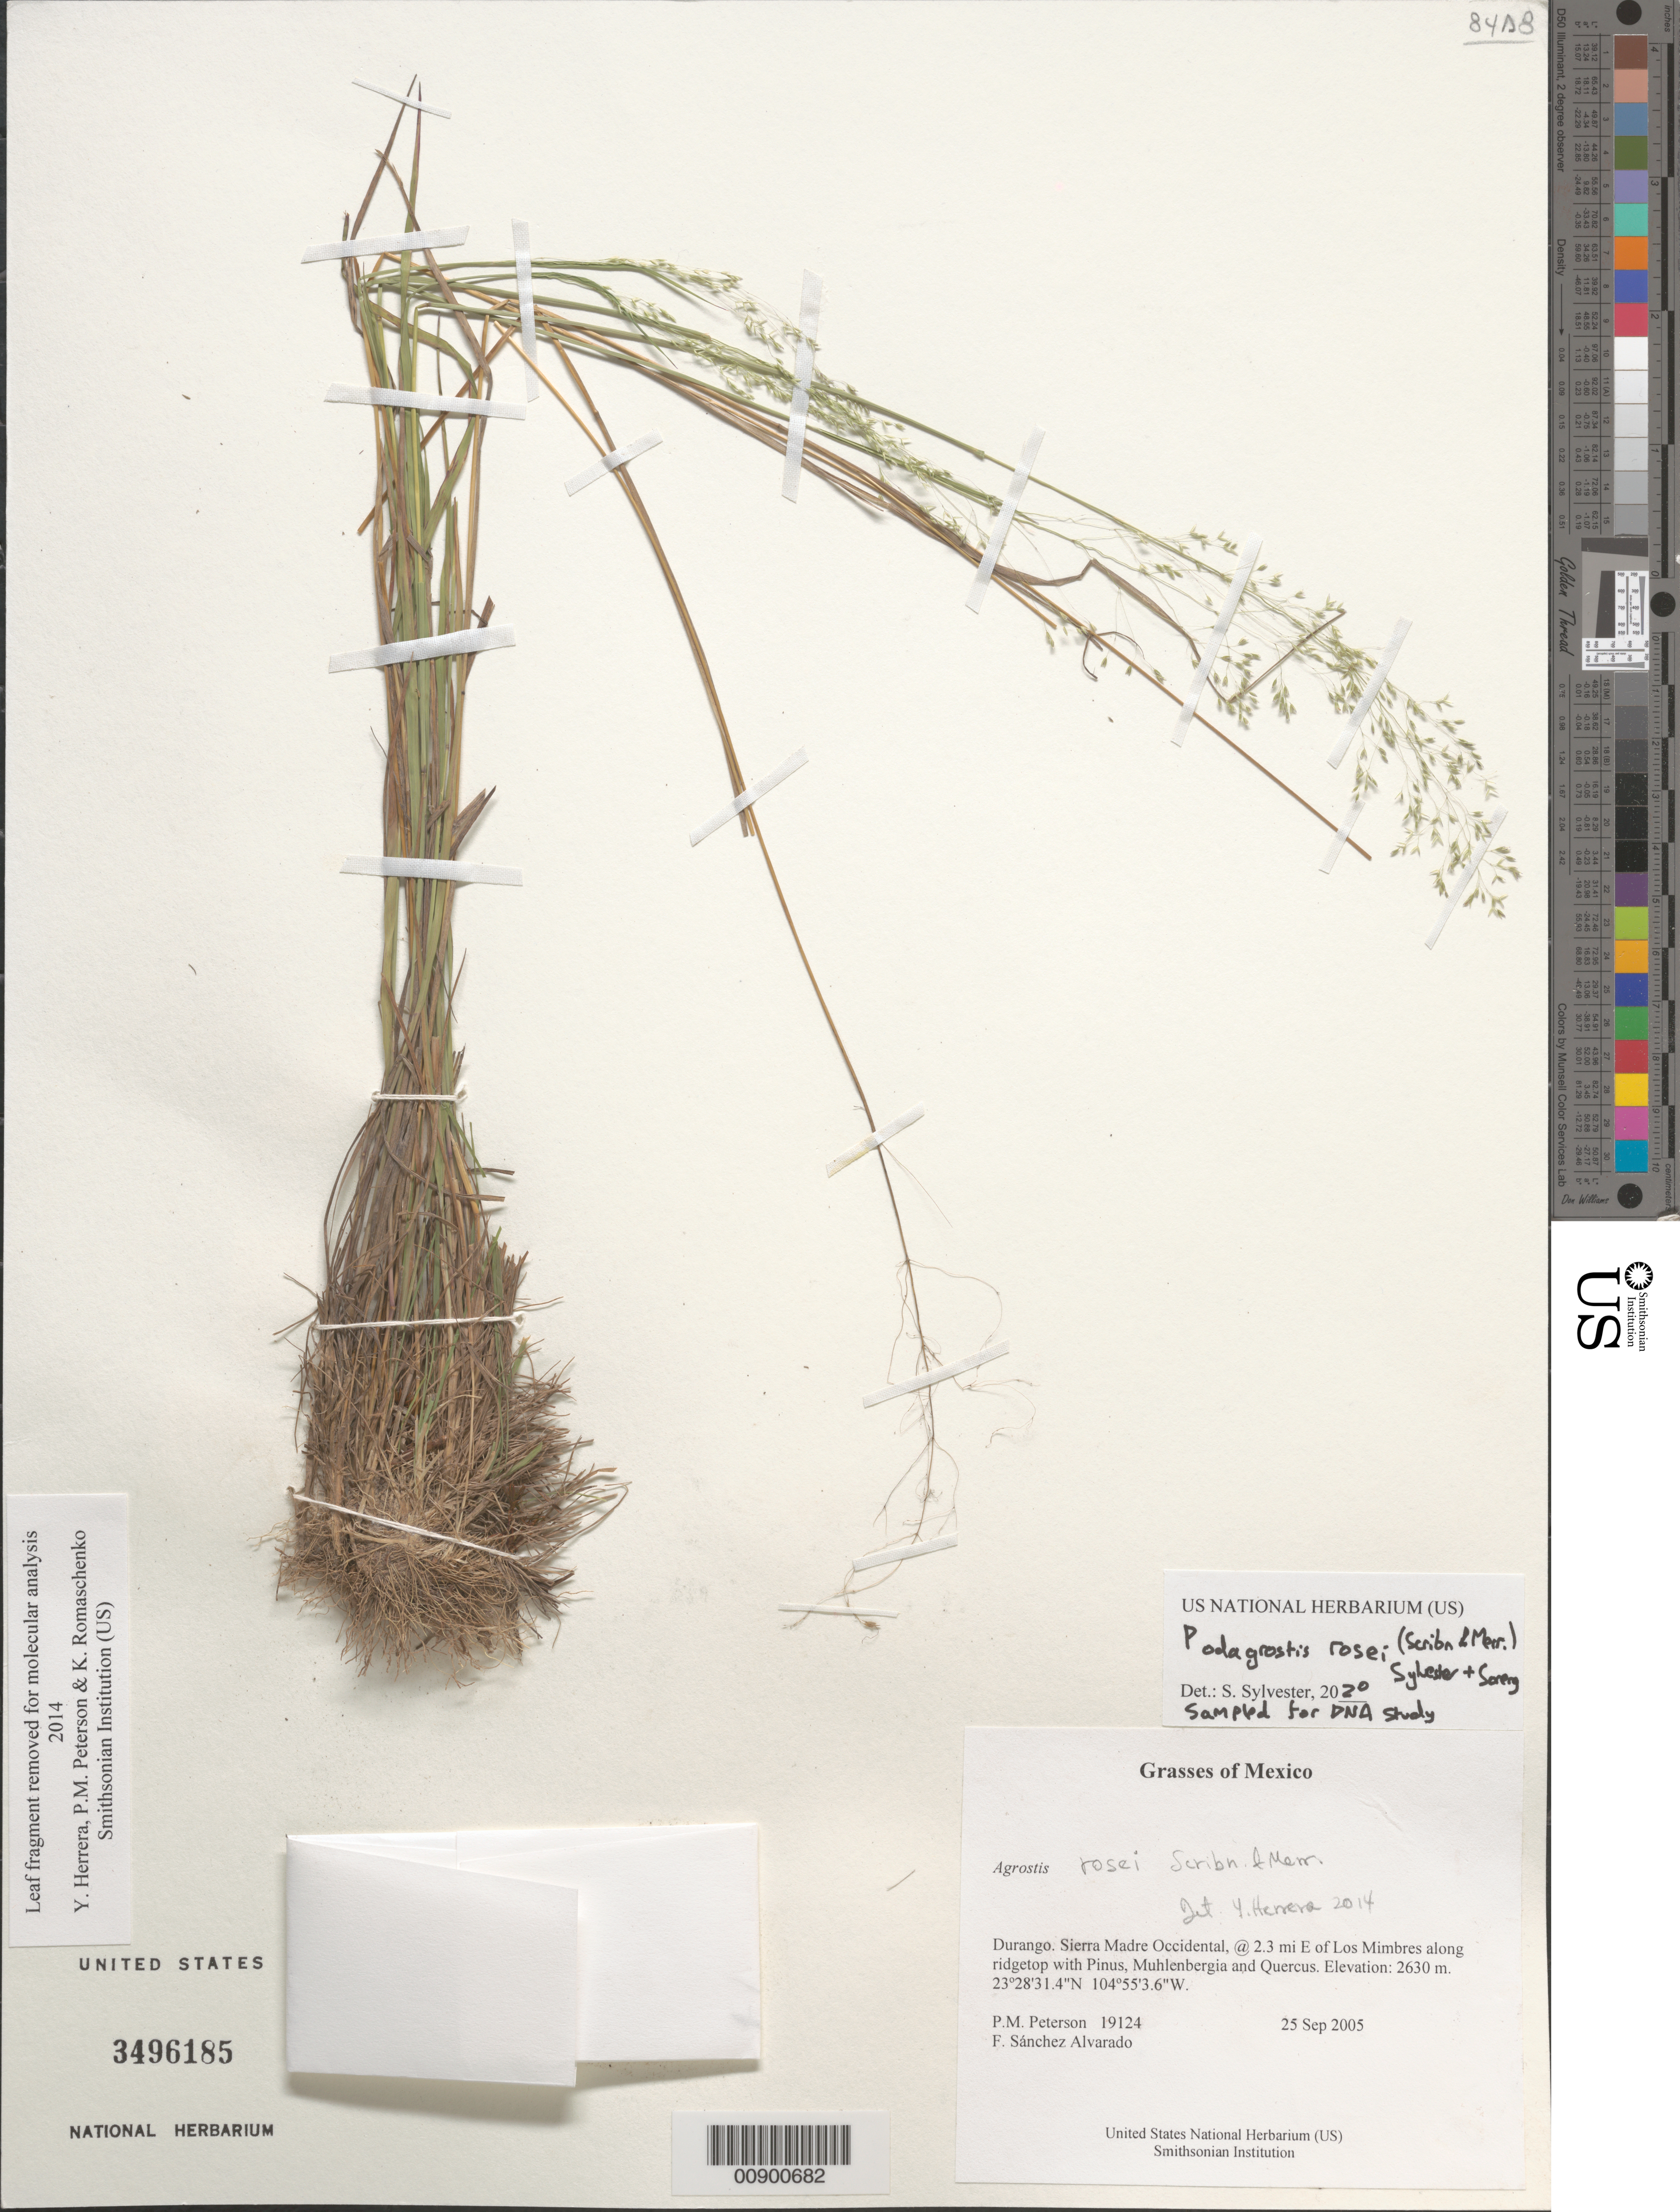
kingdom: Plantae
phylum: Tracheophyta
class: Liliopsida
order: Poales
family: Poaceae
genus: Agrostis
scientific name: Agrostis sp.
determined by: Soreng, Robert J., Research Associate (BOT), Smithsonian Institution - National Museum of Natural History (UNITED STATES)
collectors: P. M. Peterson & F. Sánchez Alvarado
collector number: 19124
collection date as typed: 25 Sep 2005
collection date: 2005-09-25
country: Mexico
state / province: Durango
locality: Sierra Madre Occidental, @ 2.3 mi E of Los Mimbres along ridgetop with Pinus, Muhlenbergia and Quercus.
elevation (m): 2630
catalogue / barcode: US 3496185